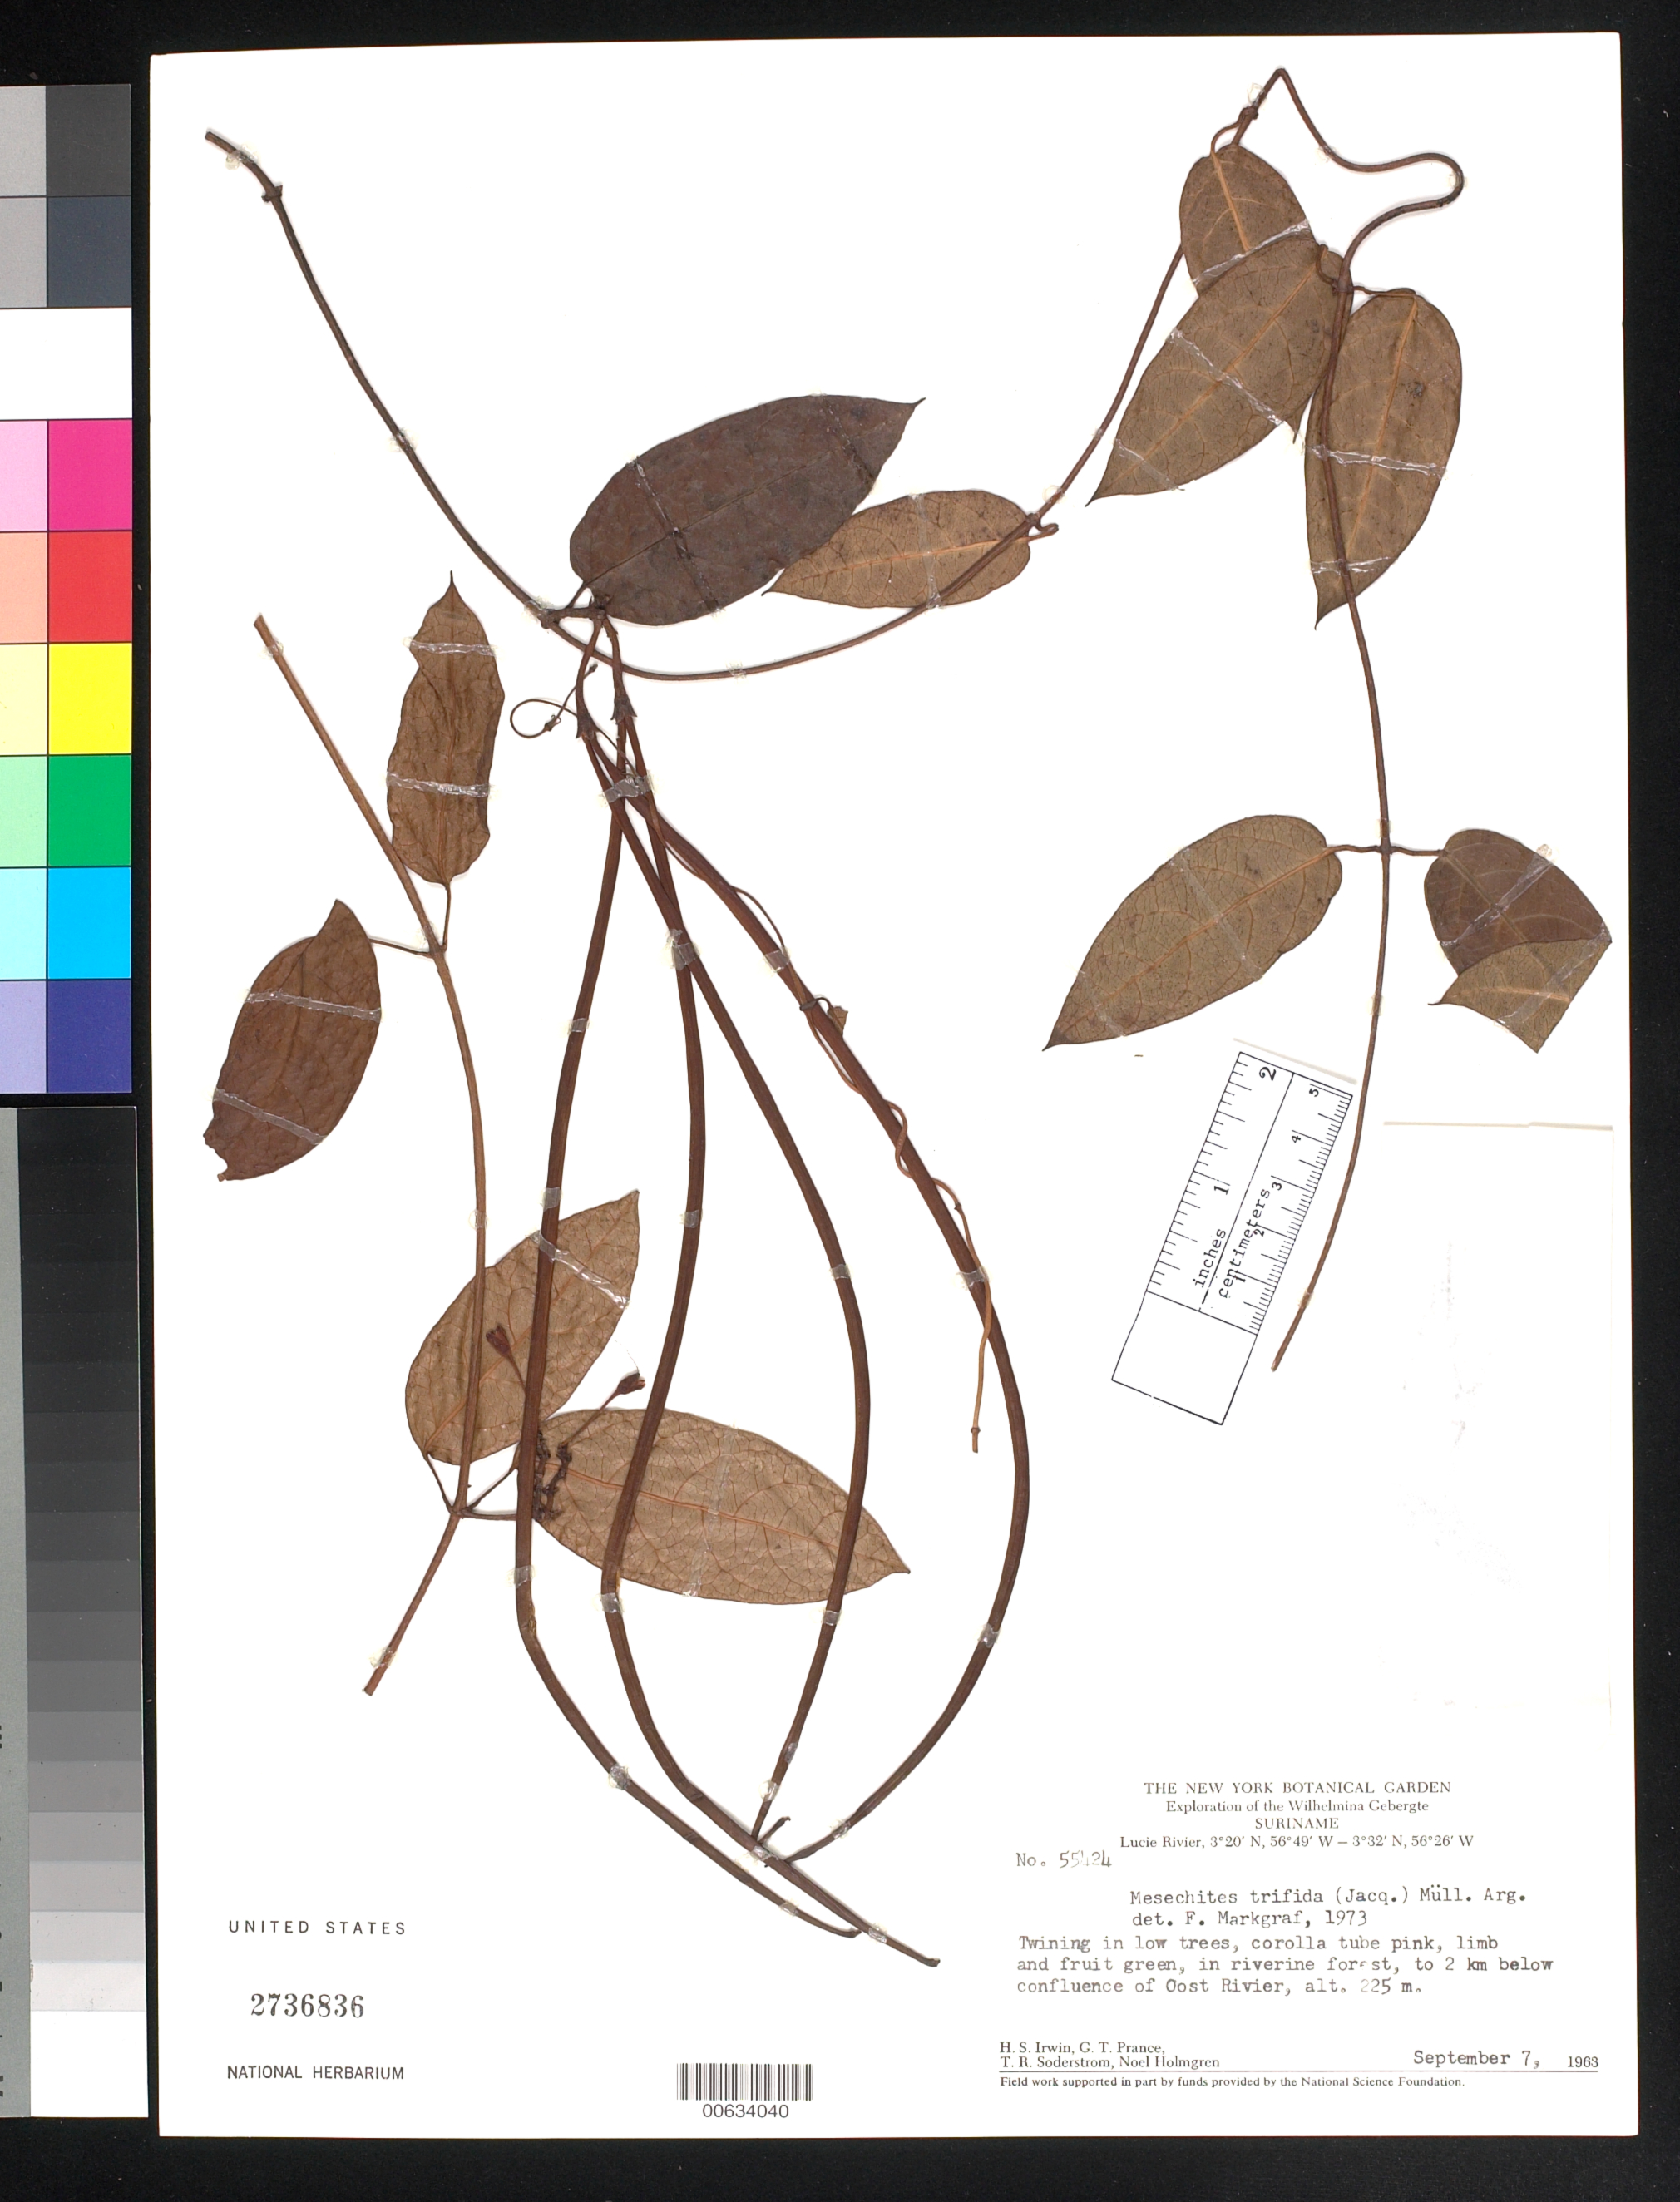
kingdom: Plantae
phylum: Tracheophyta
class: Magnoliopsida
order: Gentianales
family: Apocynaceae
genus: Mesechites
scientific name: Mesechites trifidus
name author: (Jacq.) Müll. Arg.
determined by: Markgraf, Friedrich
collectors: H. Irwin, G. T. Prance, T. R. Soderstrom & N. H. Holmgren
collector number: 55424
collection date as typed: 7-Sep-63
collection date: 1963-09-07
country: Suriname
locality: Lucie R., 2 km W of Oost R.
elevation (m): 225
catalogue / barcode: US 2736836